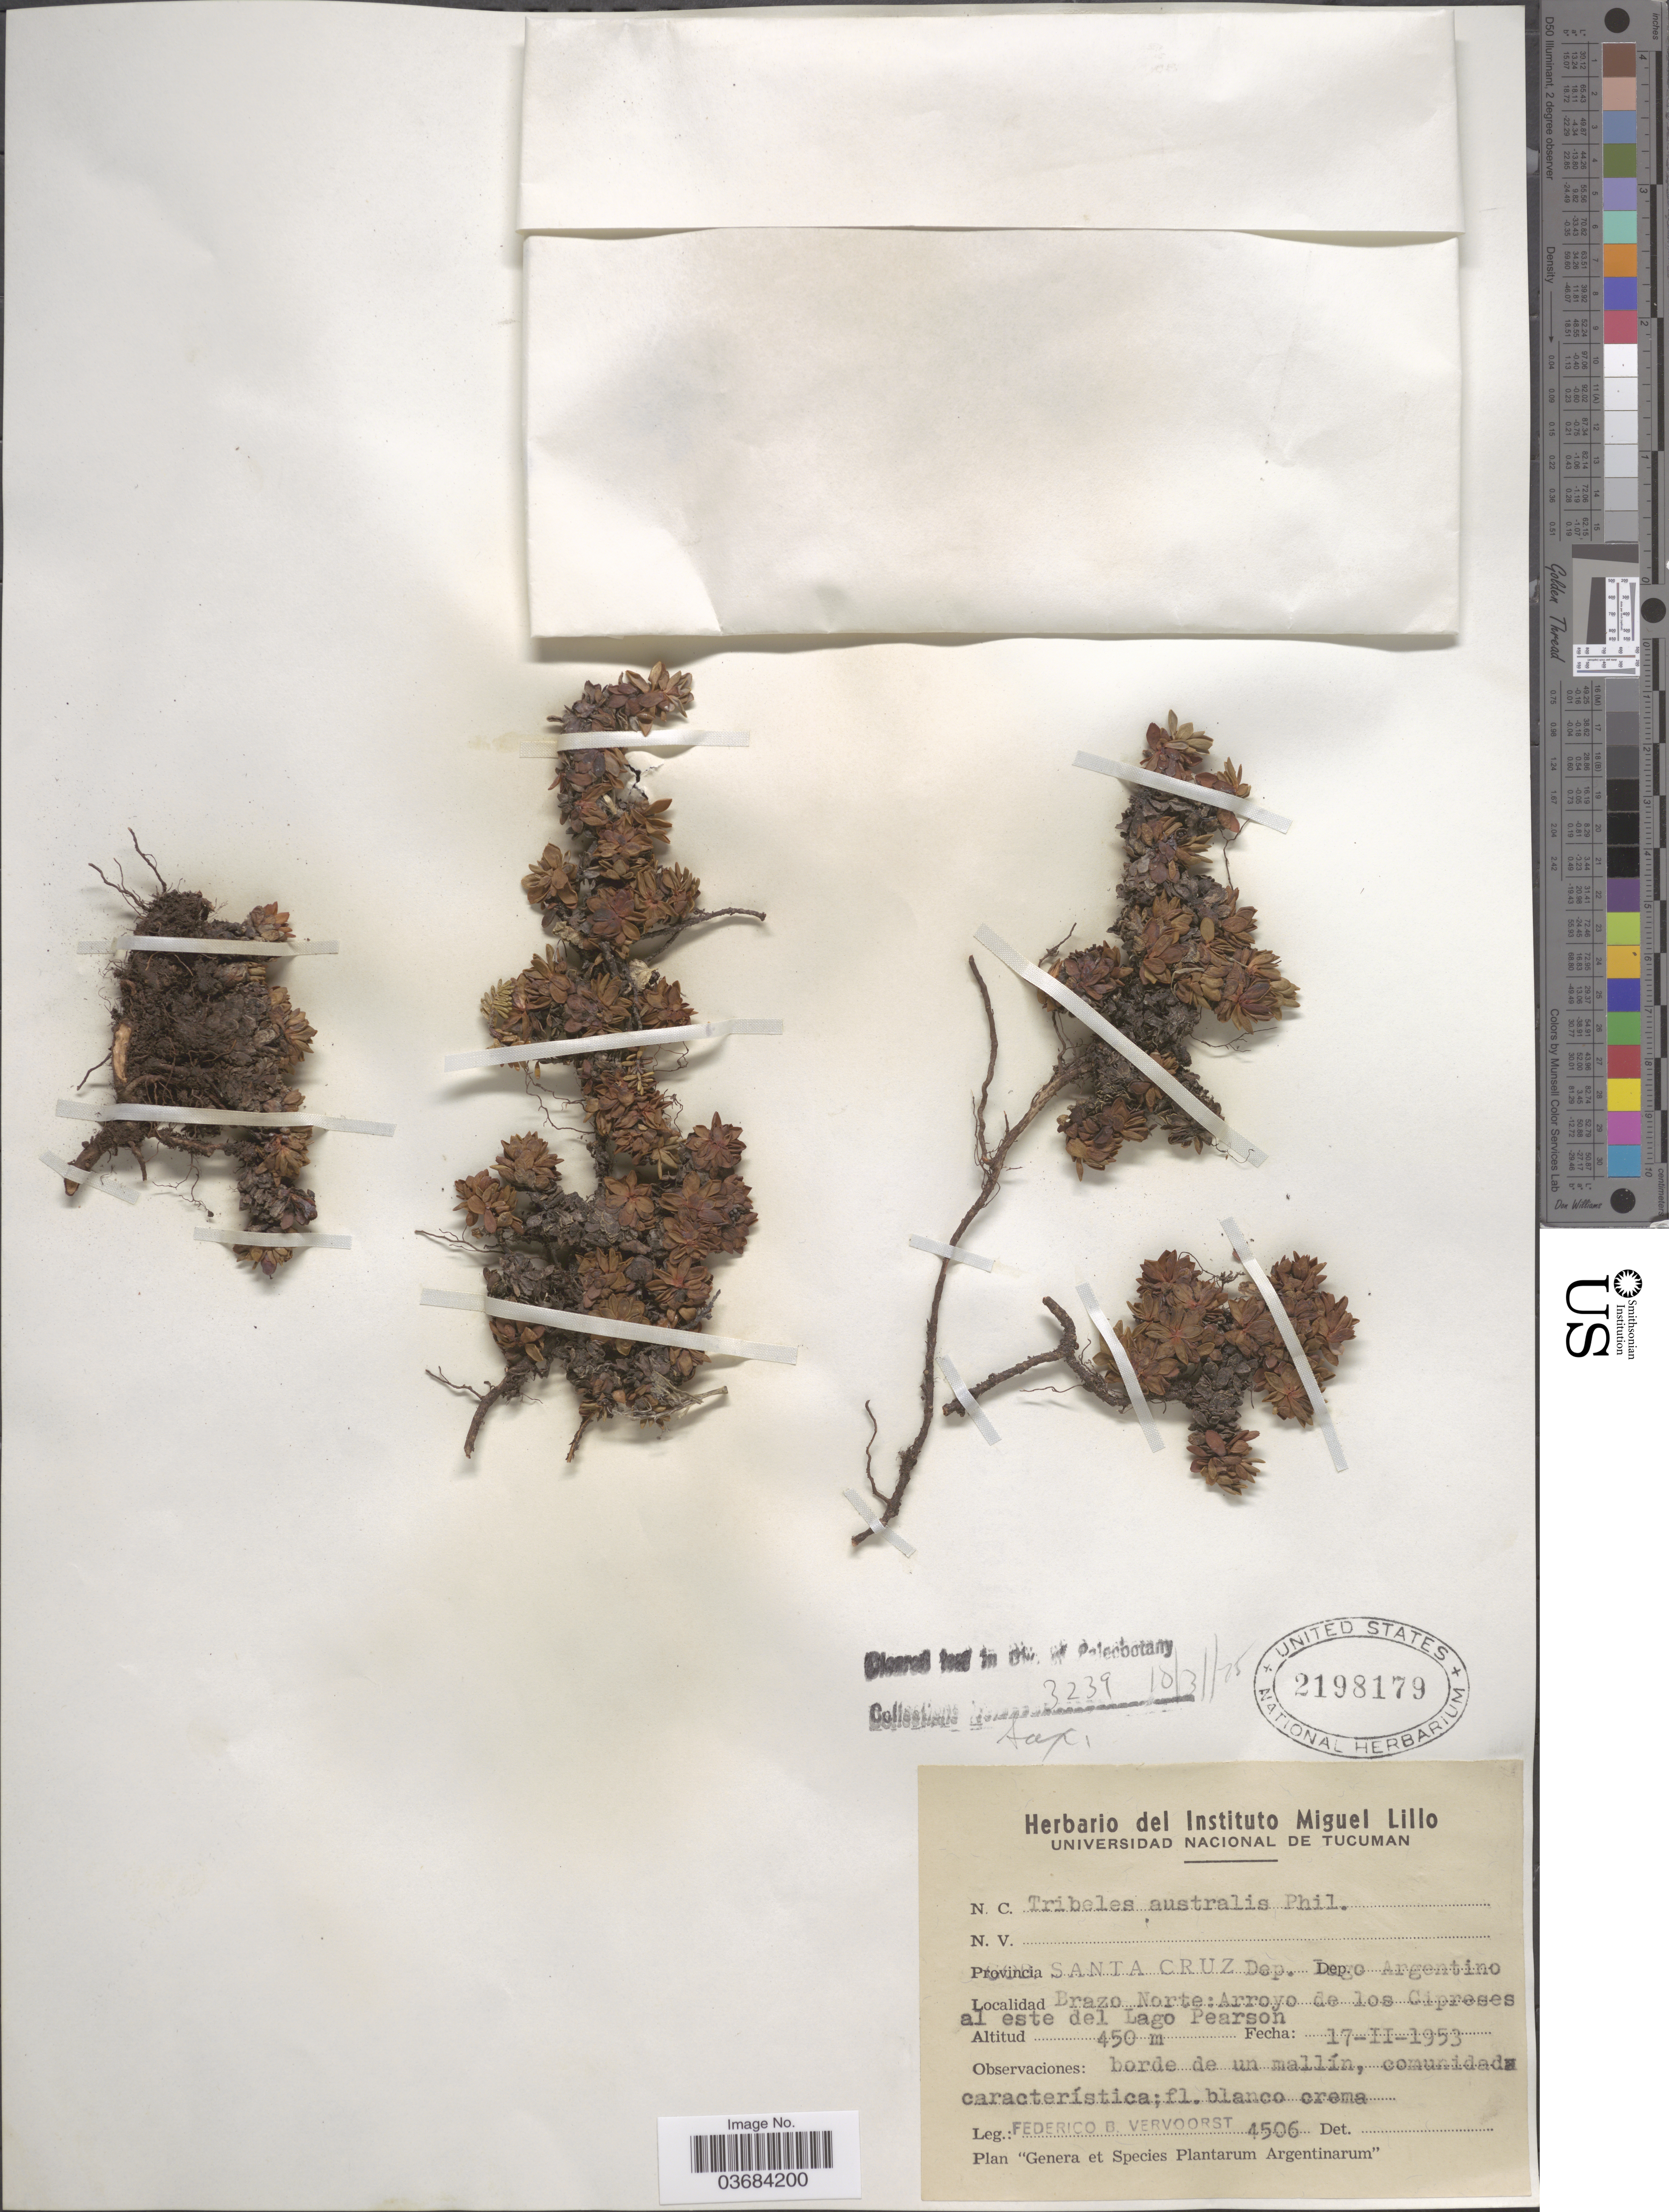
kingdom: Plantae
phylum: Tracheophyta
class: Magnoliopsida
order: Escalloniales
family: Escalloniaceae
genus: Tribeles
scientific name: Tribeles australis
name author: Phil.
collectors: F. B. Vervoorst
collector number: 4506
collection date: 1953-02-17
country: Argentina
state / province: Santa Cruz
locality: Dep. Argentino. Brazo Norte: Arroyo de los Cipreses al este del Lago Pearson.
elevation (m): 450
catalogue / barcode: US 2198179